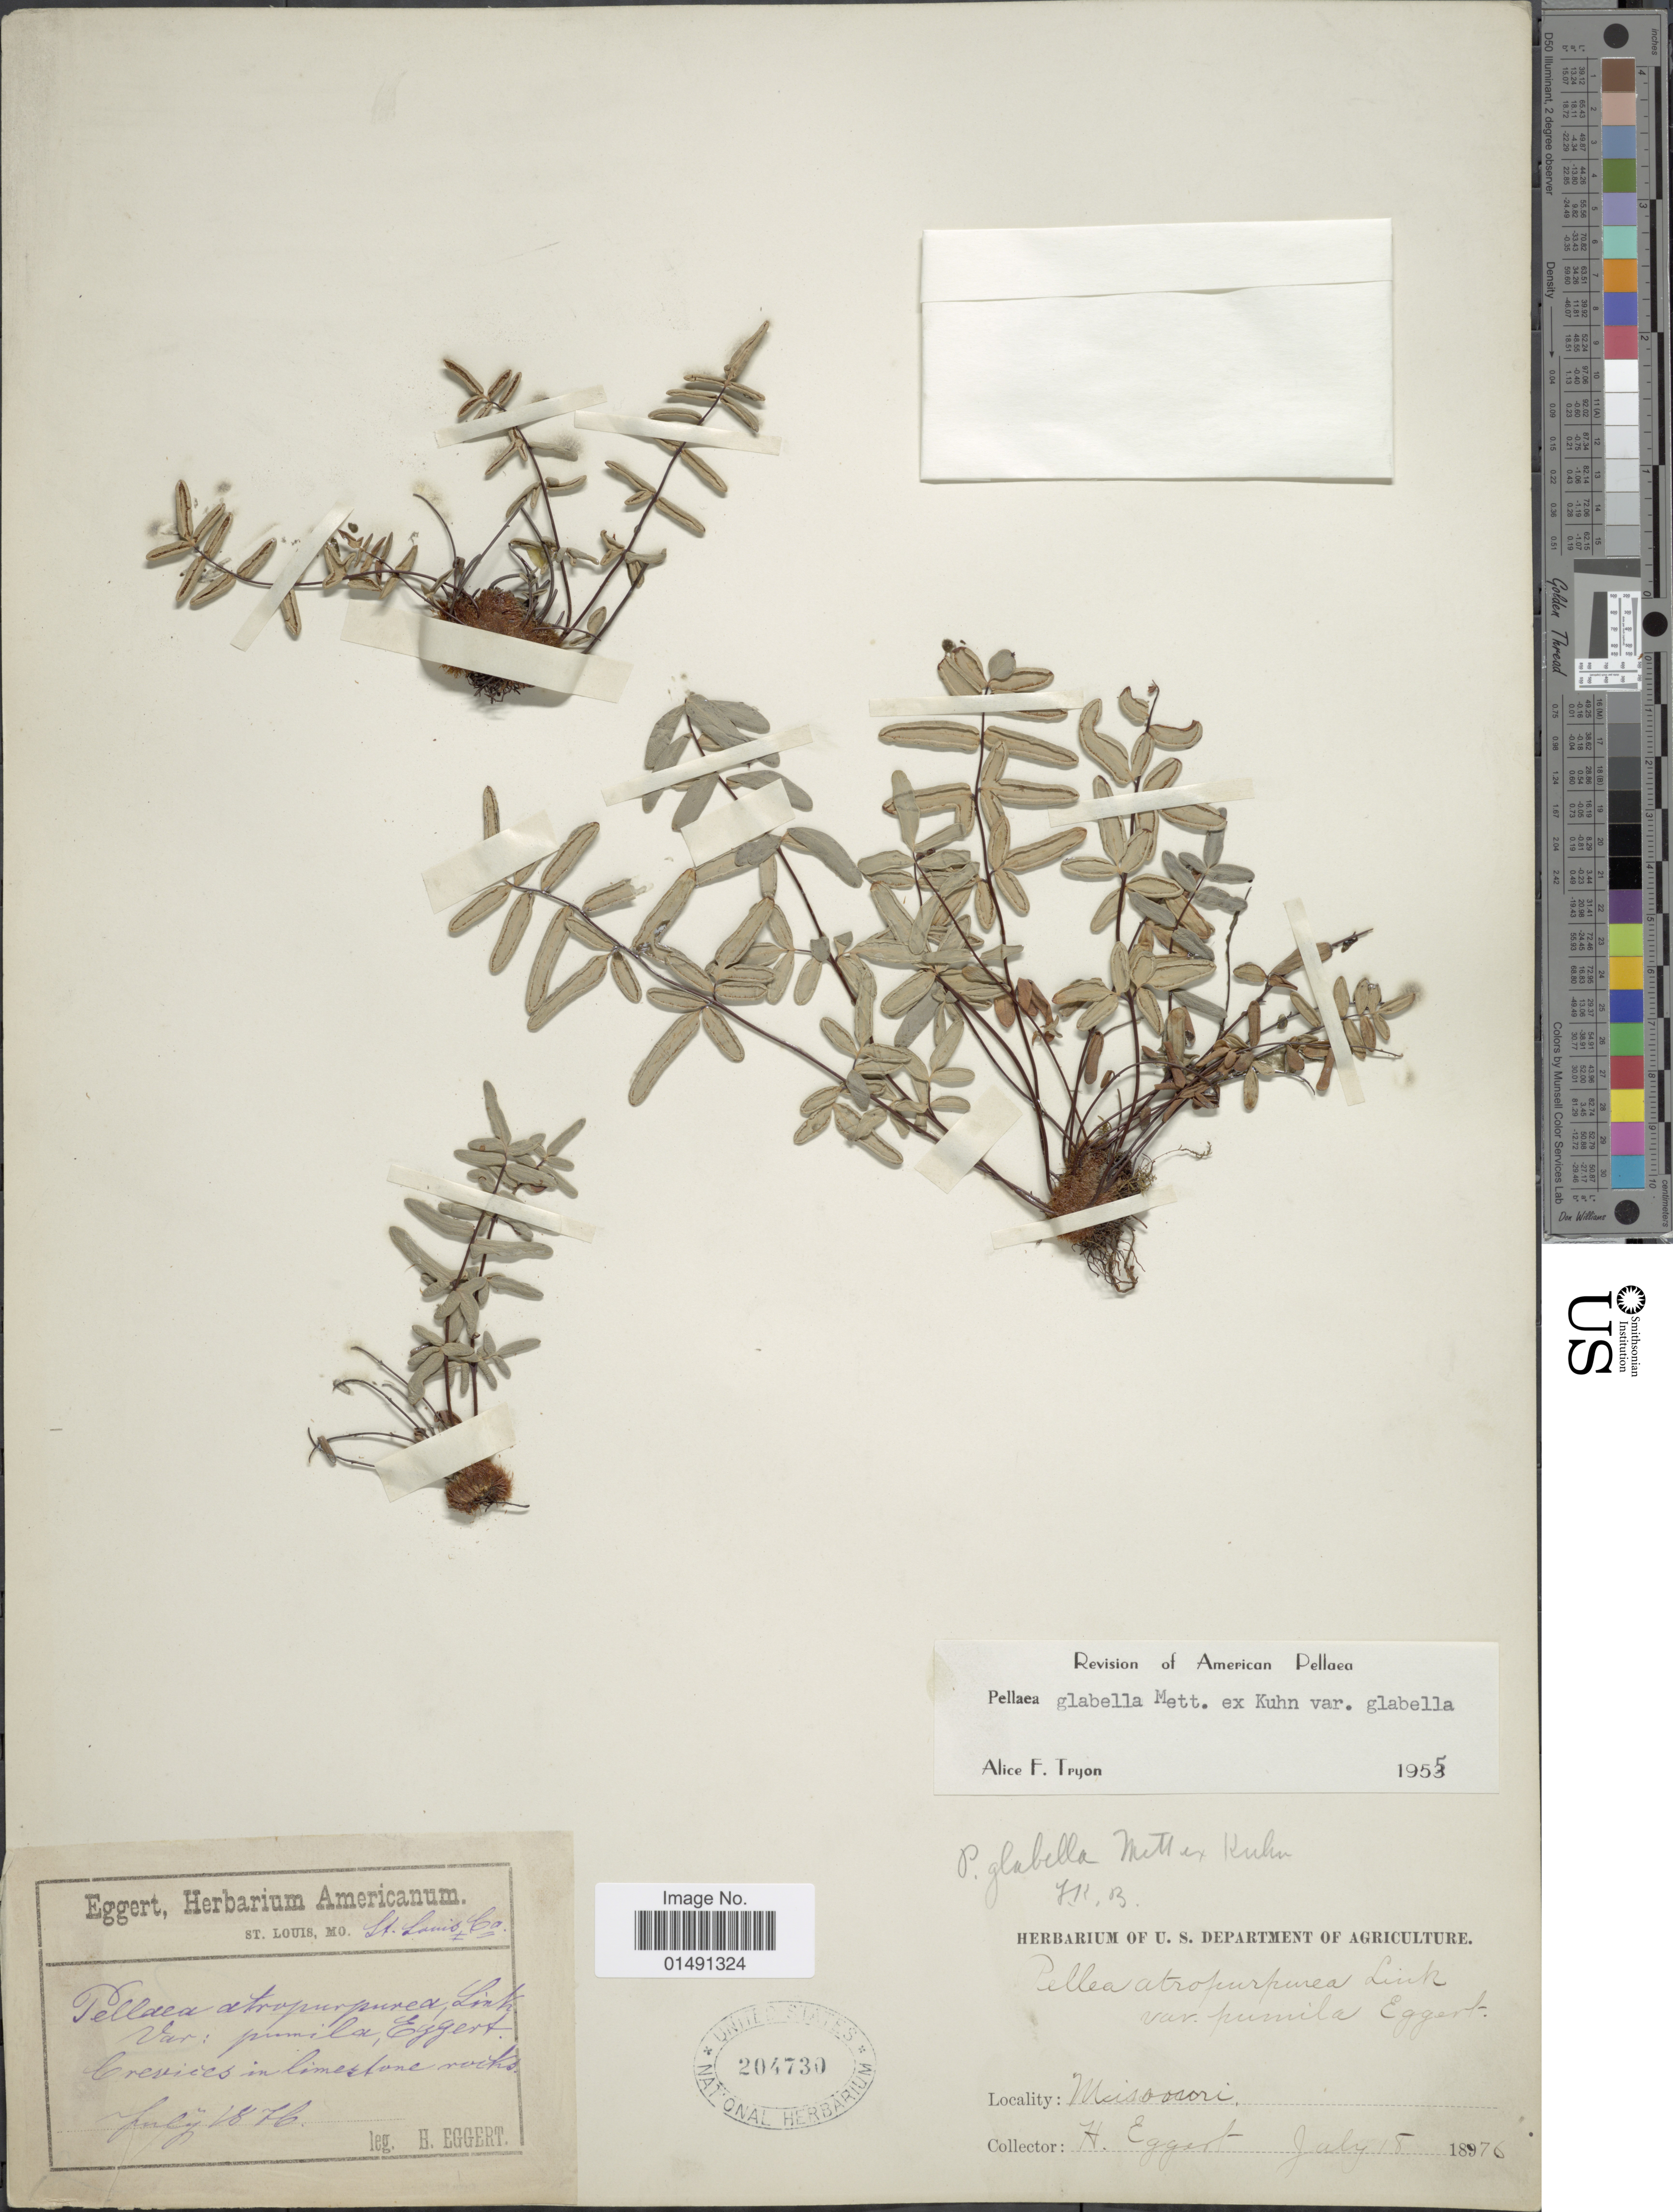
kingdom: Plantae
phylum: Tracheophyta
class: Polypodiopsida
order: Polypodiales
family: Pteridaceae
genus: Pellaea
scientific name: Pellaea glabella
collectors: H. Eggert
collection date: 1876-07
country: United States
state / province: Missouri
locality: Crevices in limestone rocks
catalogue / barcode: US 204730